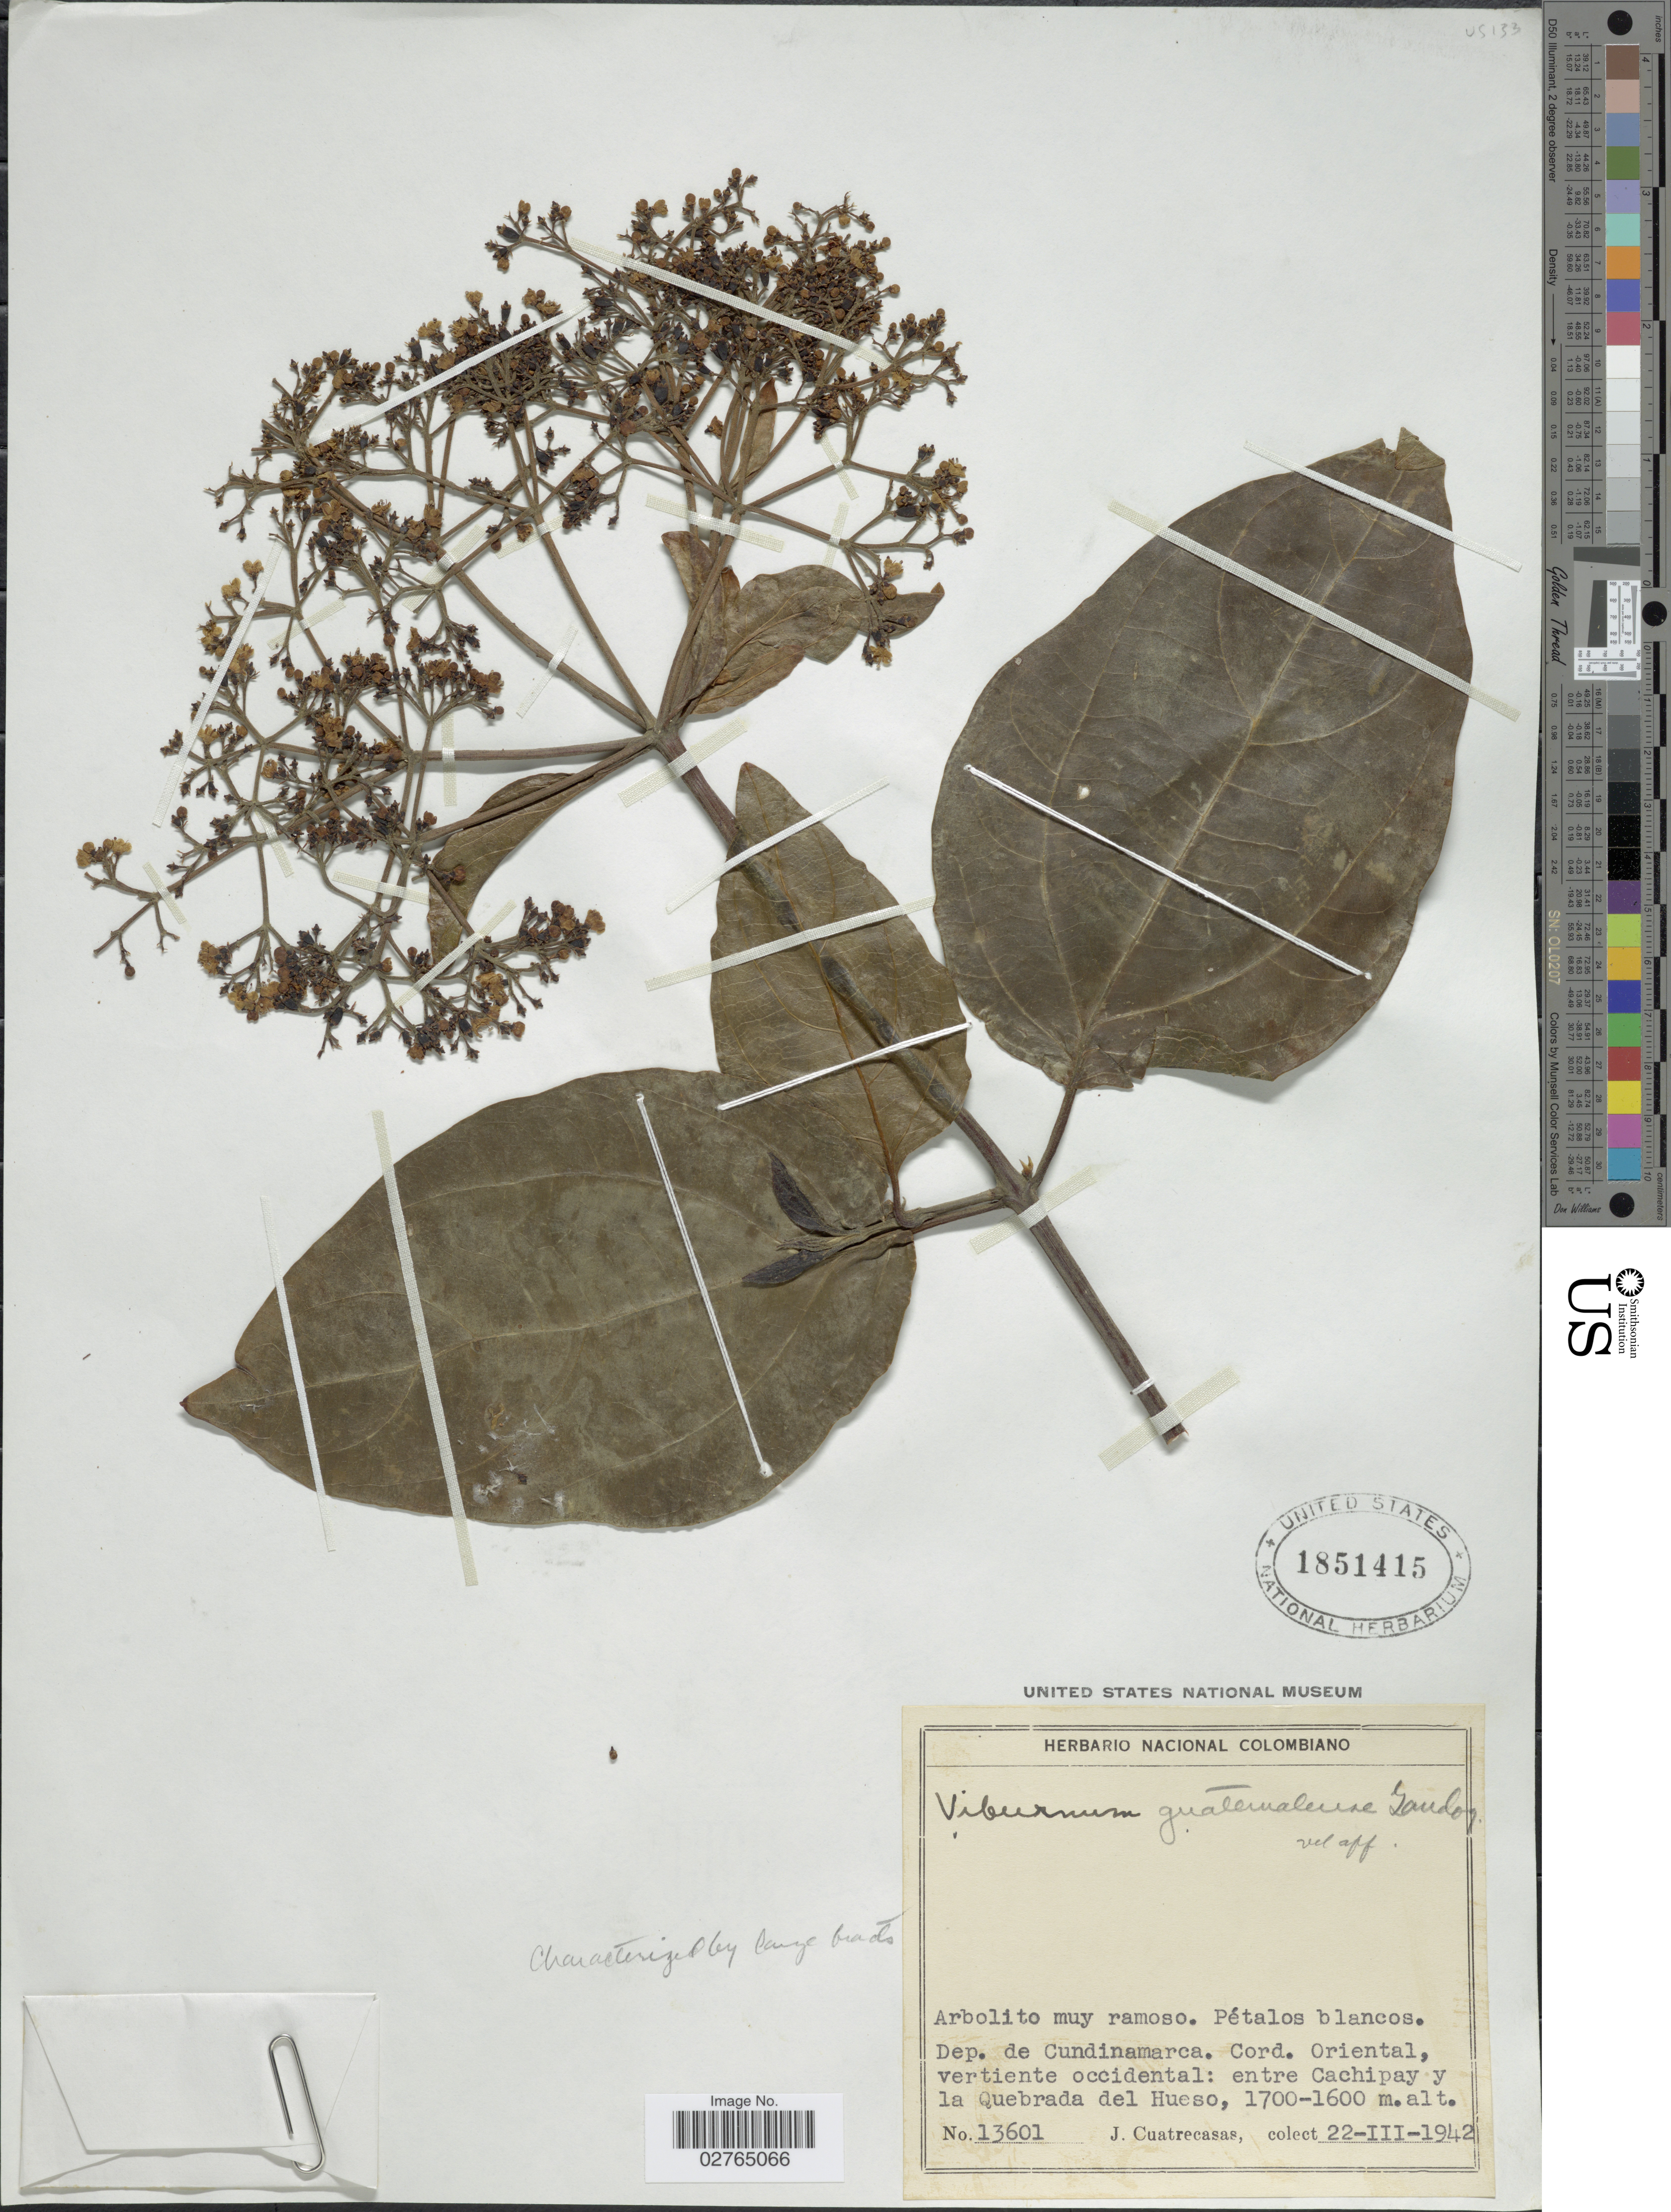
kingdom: Plantae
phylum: Tracheophyta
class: Magnoliopsida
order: Dipsacales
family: Viburnaceae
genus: Viburnum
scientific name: Viburnum guatemalense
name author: Gand.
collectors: J. Cuatrecasas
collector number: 13601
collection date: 1941-03-22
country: Colombia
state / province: Cundinamarca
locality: Dep. de Cundinamarca. Cord. Oriental, vertiente occidental: entre Cachipay y la Quebrada del Hueso.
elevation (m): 1600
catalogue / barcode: US 1851415